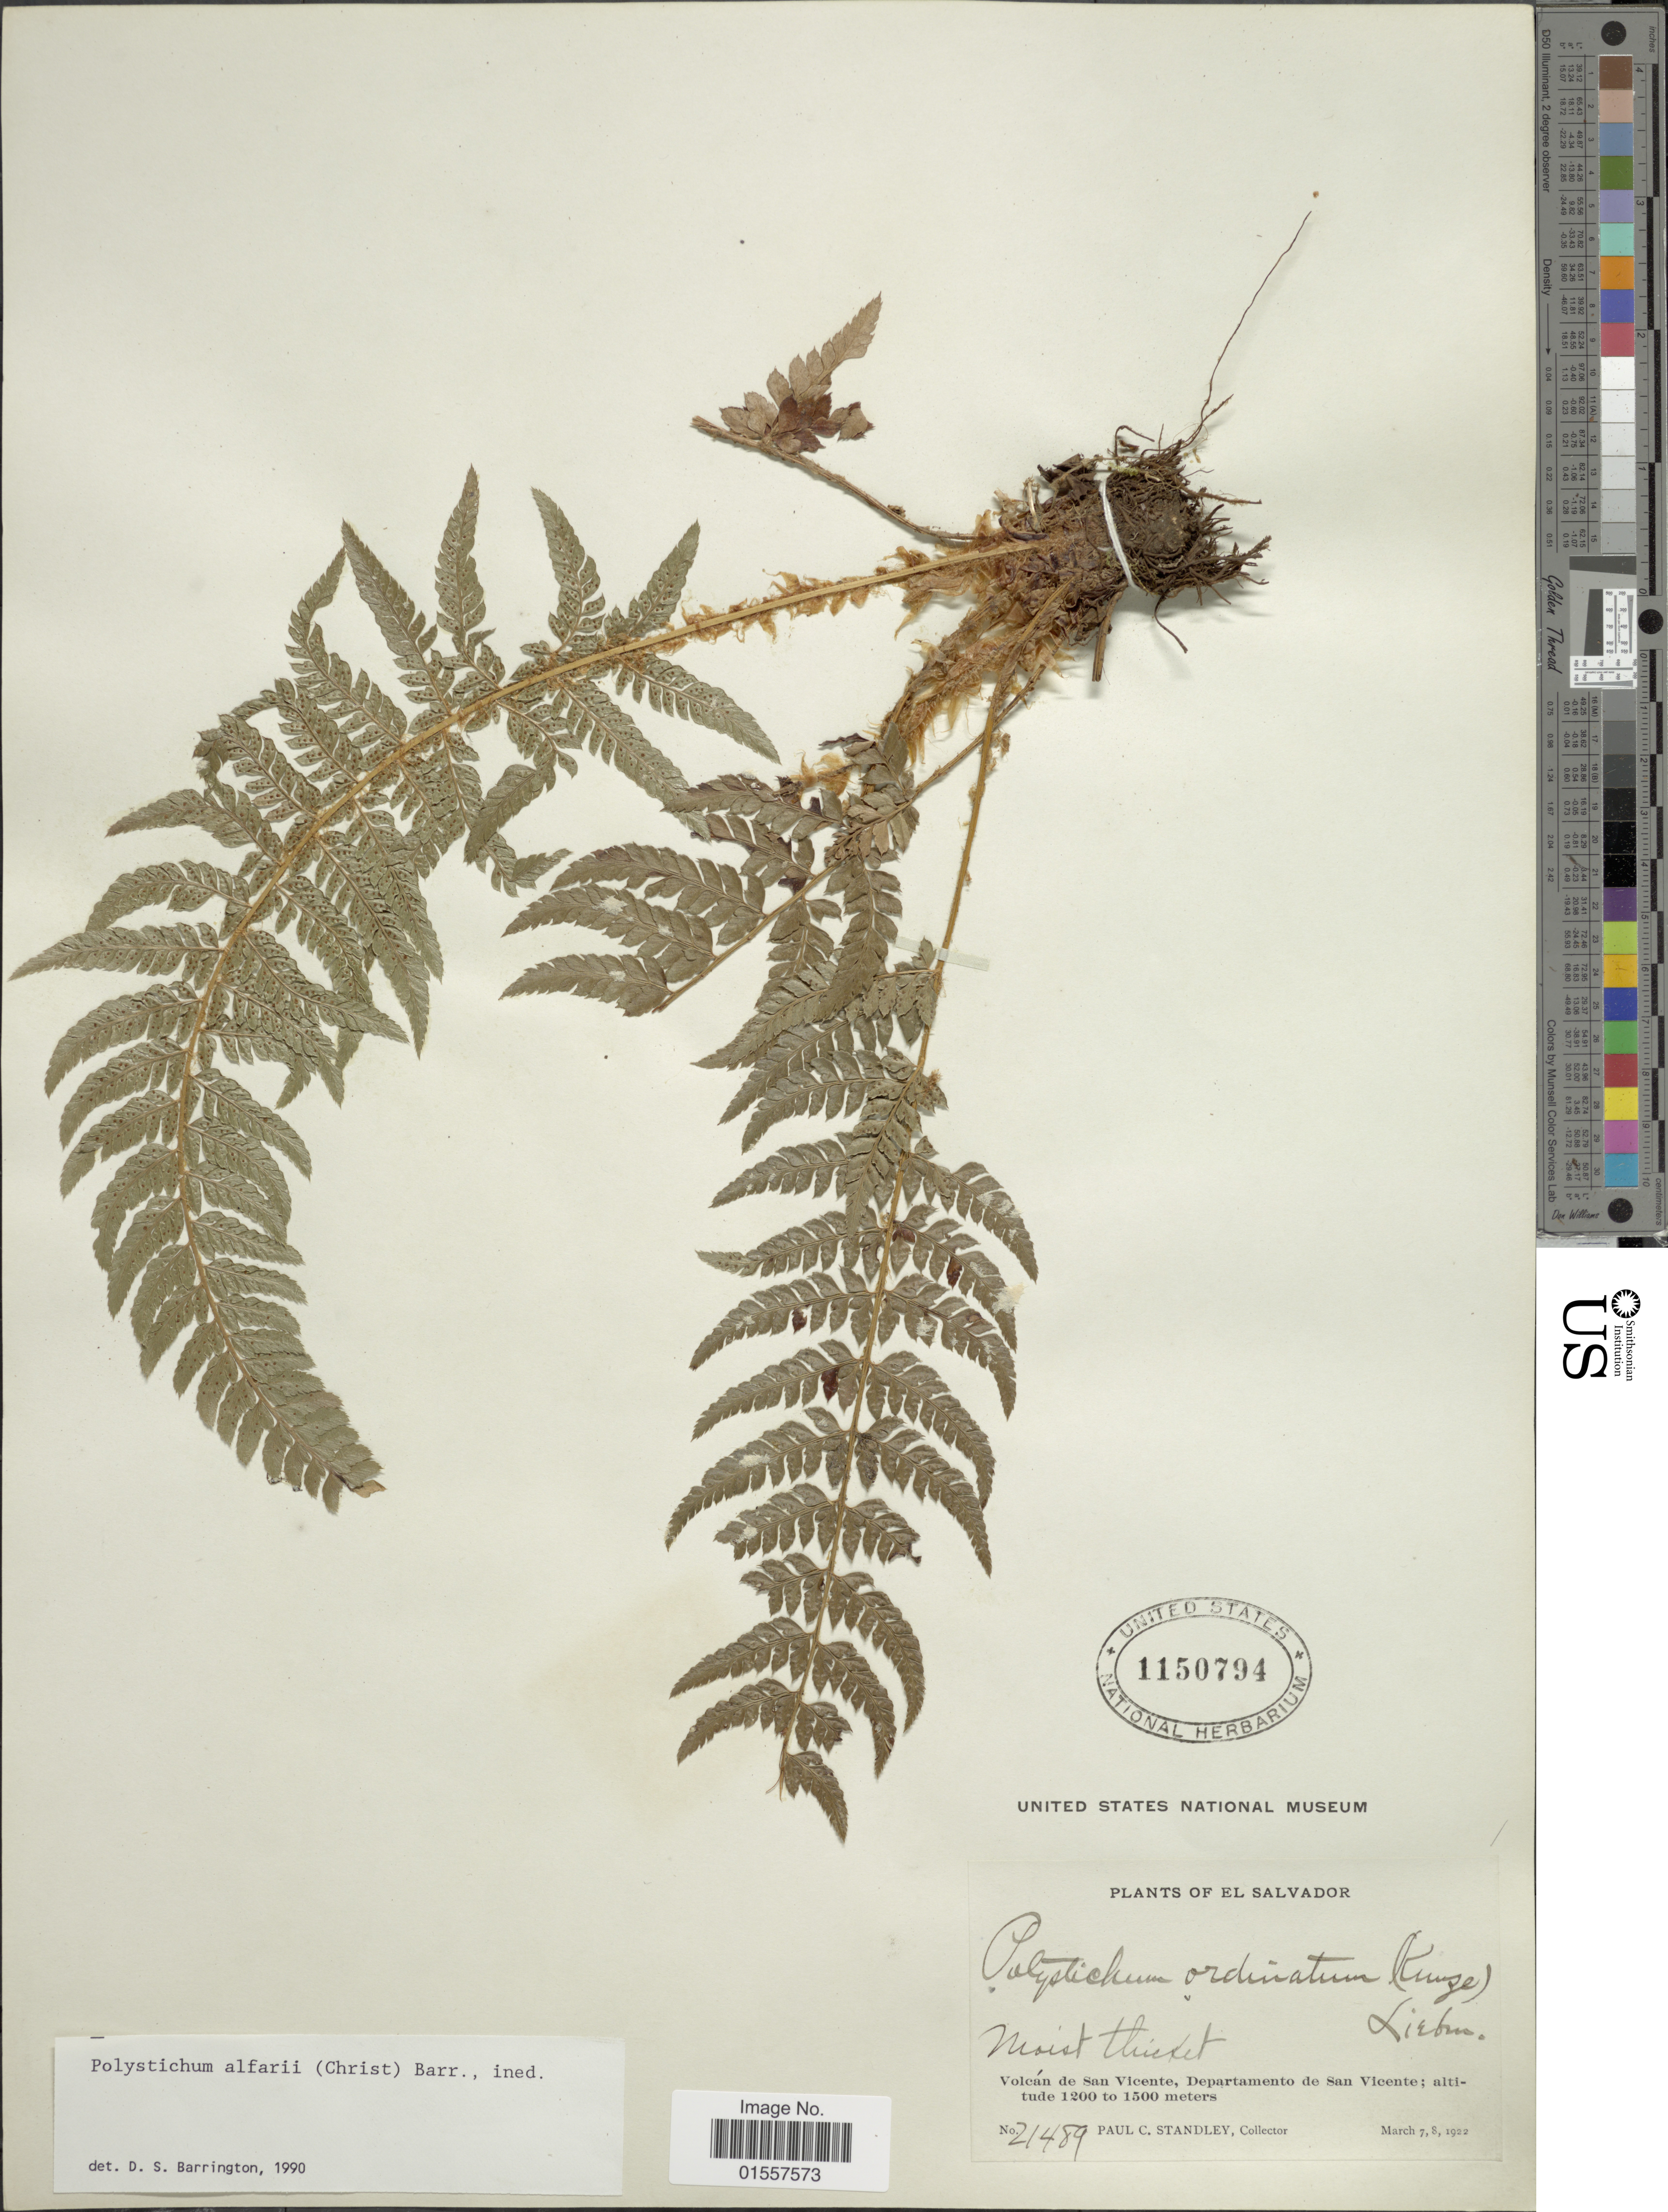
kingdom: Plantae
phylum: Tracheophyta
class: Polypodiopsida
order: Polypodiales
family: Dryopteridaceae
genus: Polystichum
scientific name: Polystichum alfaroi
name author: (Christ) Barrington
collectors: P. C. Standley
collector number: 21489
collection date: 1922-03-07/1922-03-08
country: El Salvador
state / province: San Vincente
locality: Vocan de San Vicente, Departamento de San Vicente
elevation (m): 1200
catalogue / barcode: US 1150794